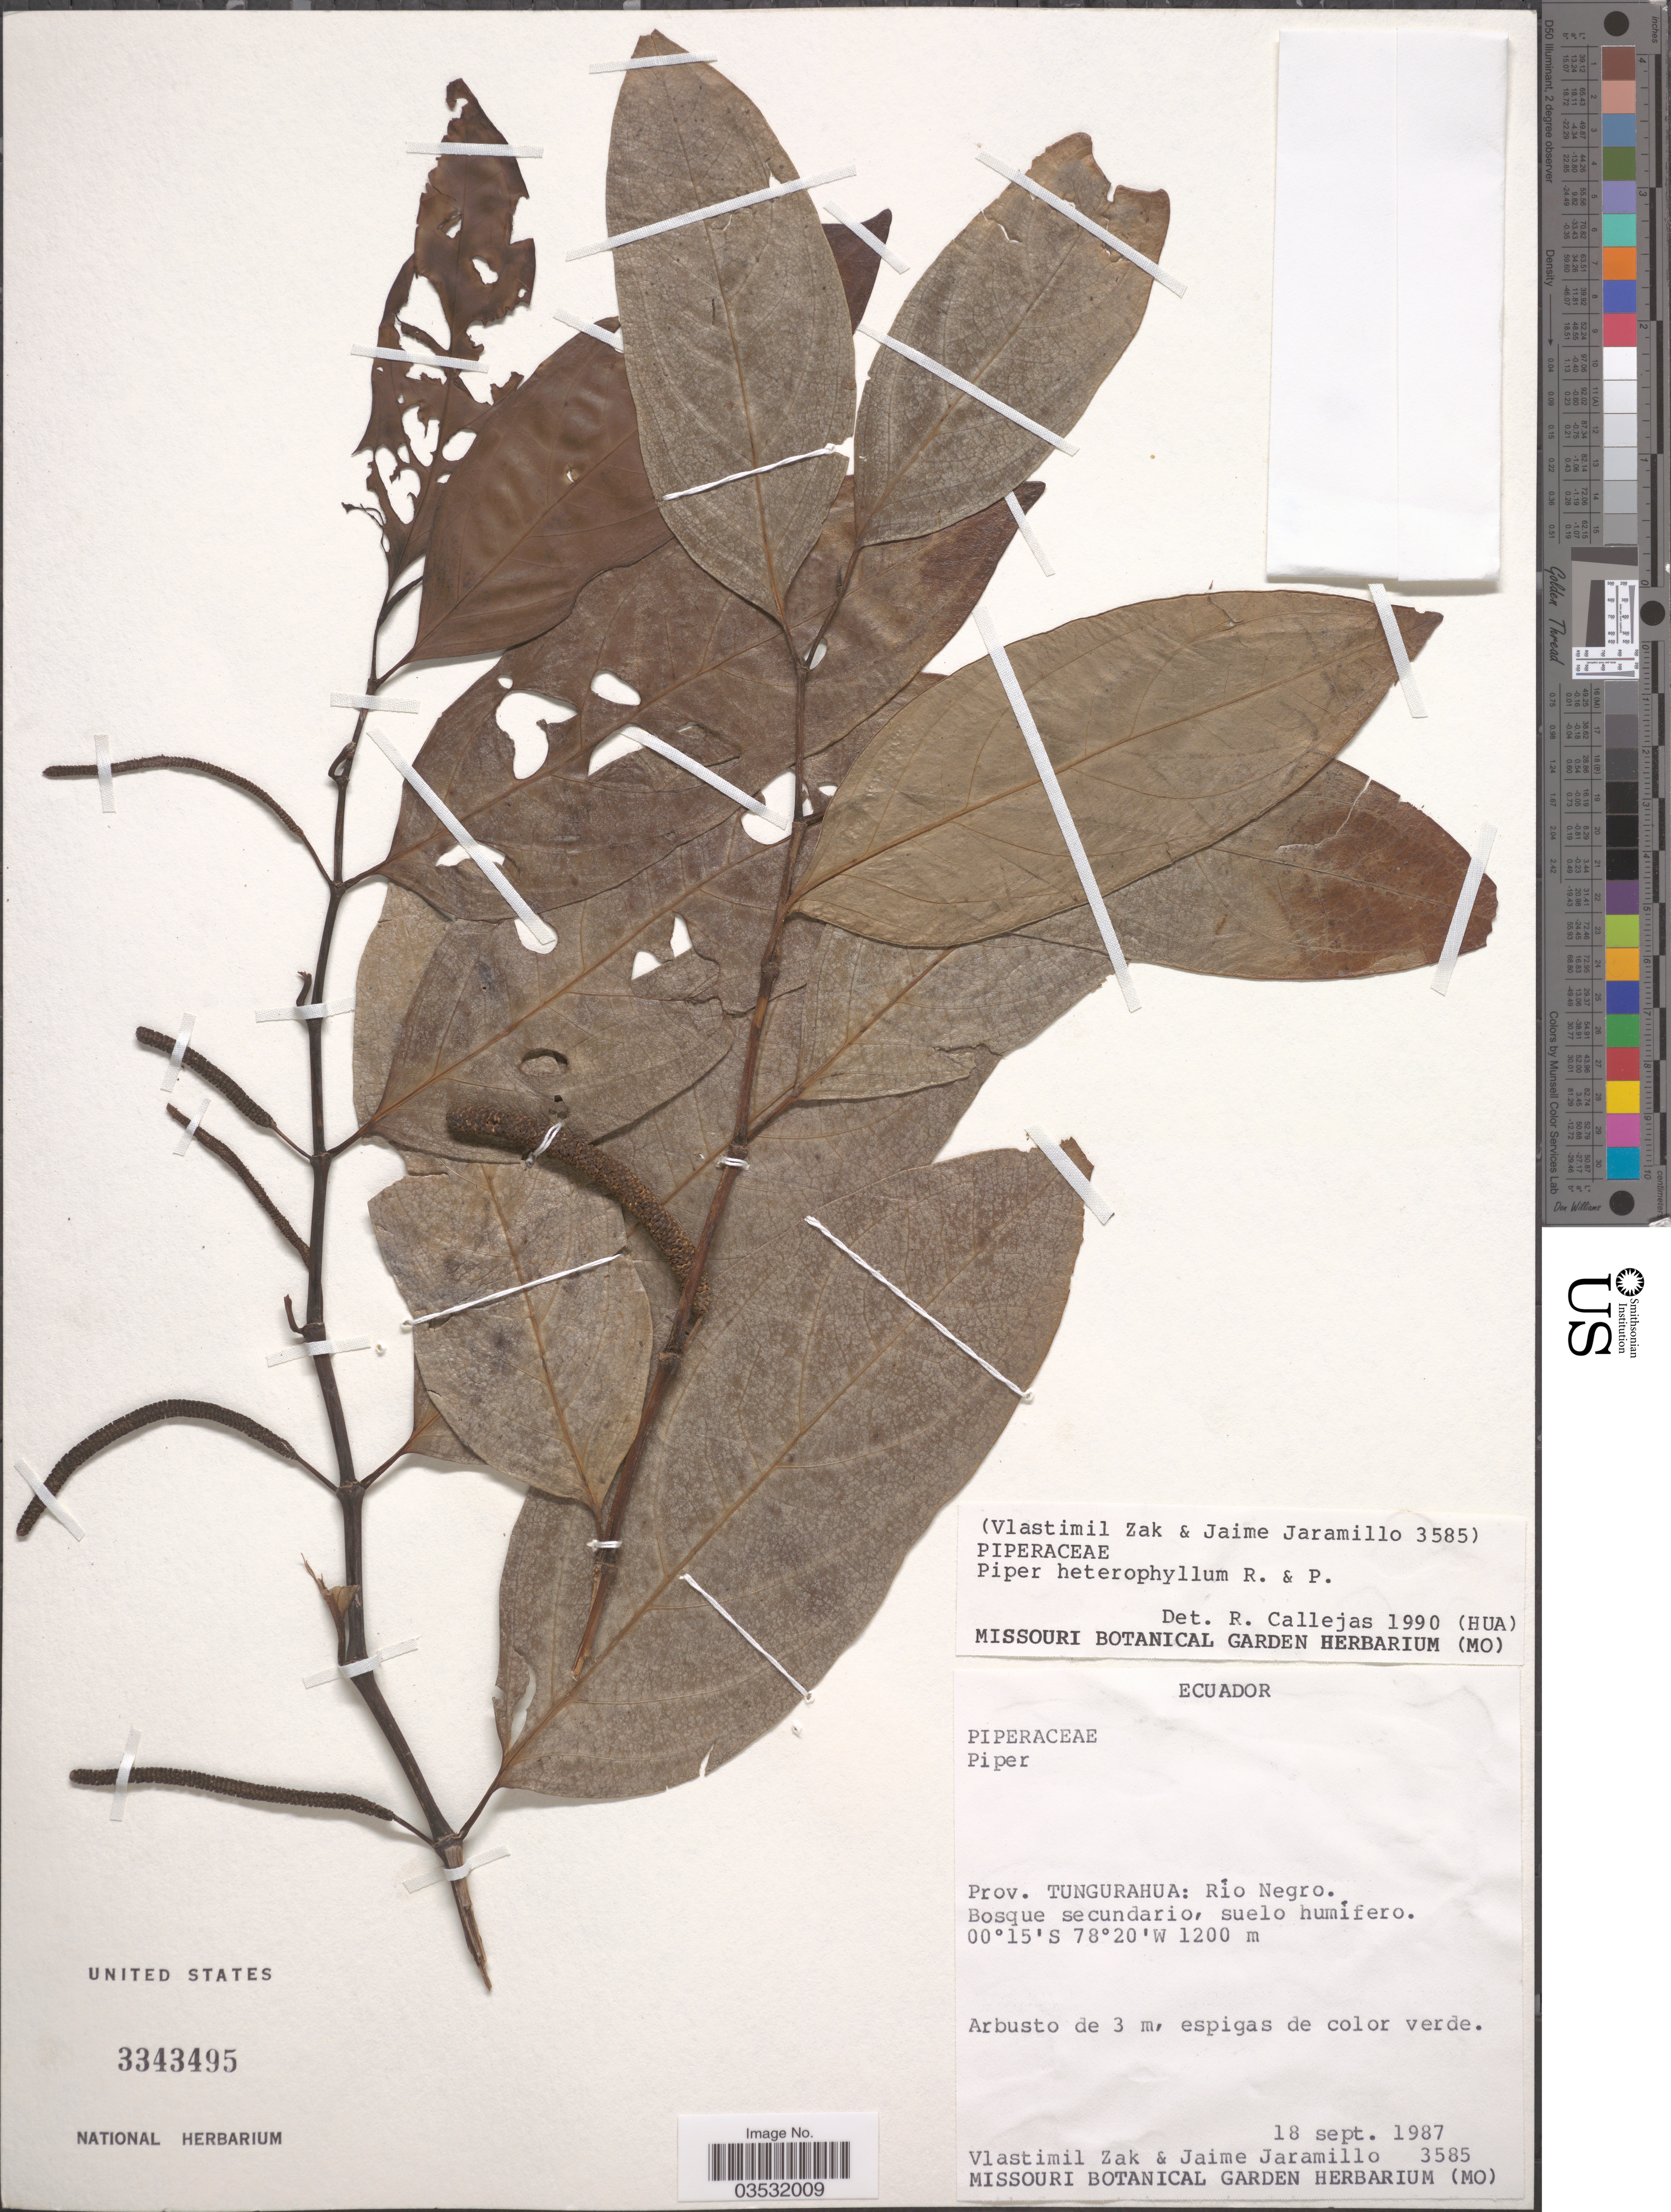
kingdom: Plantae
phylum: Tracheophyta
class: Magnoliopsida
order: Piperales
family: Piperaceae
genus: Piper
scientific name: Piper heterophyllum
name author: Ruiz & Pav.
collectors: V. Zak & J. Jaramillo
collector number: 3585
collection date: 1987-09-18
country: Ecuador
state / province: Tungurahua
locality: Río Negro. Bosque secundario, suelo humífero.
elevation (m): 1200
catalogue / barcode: US 3343495